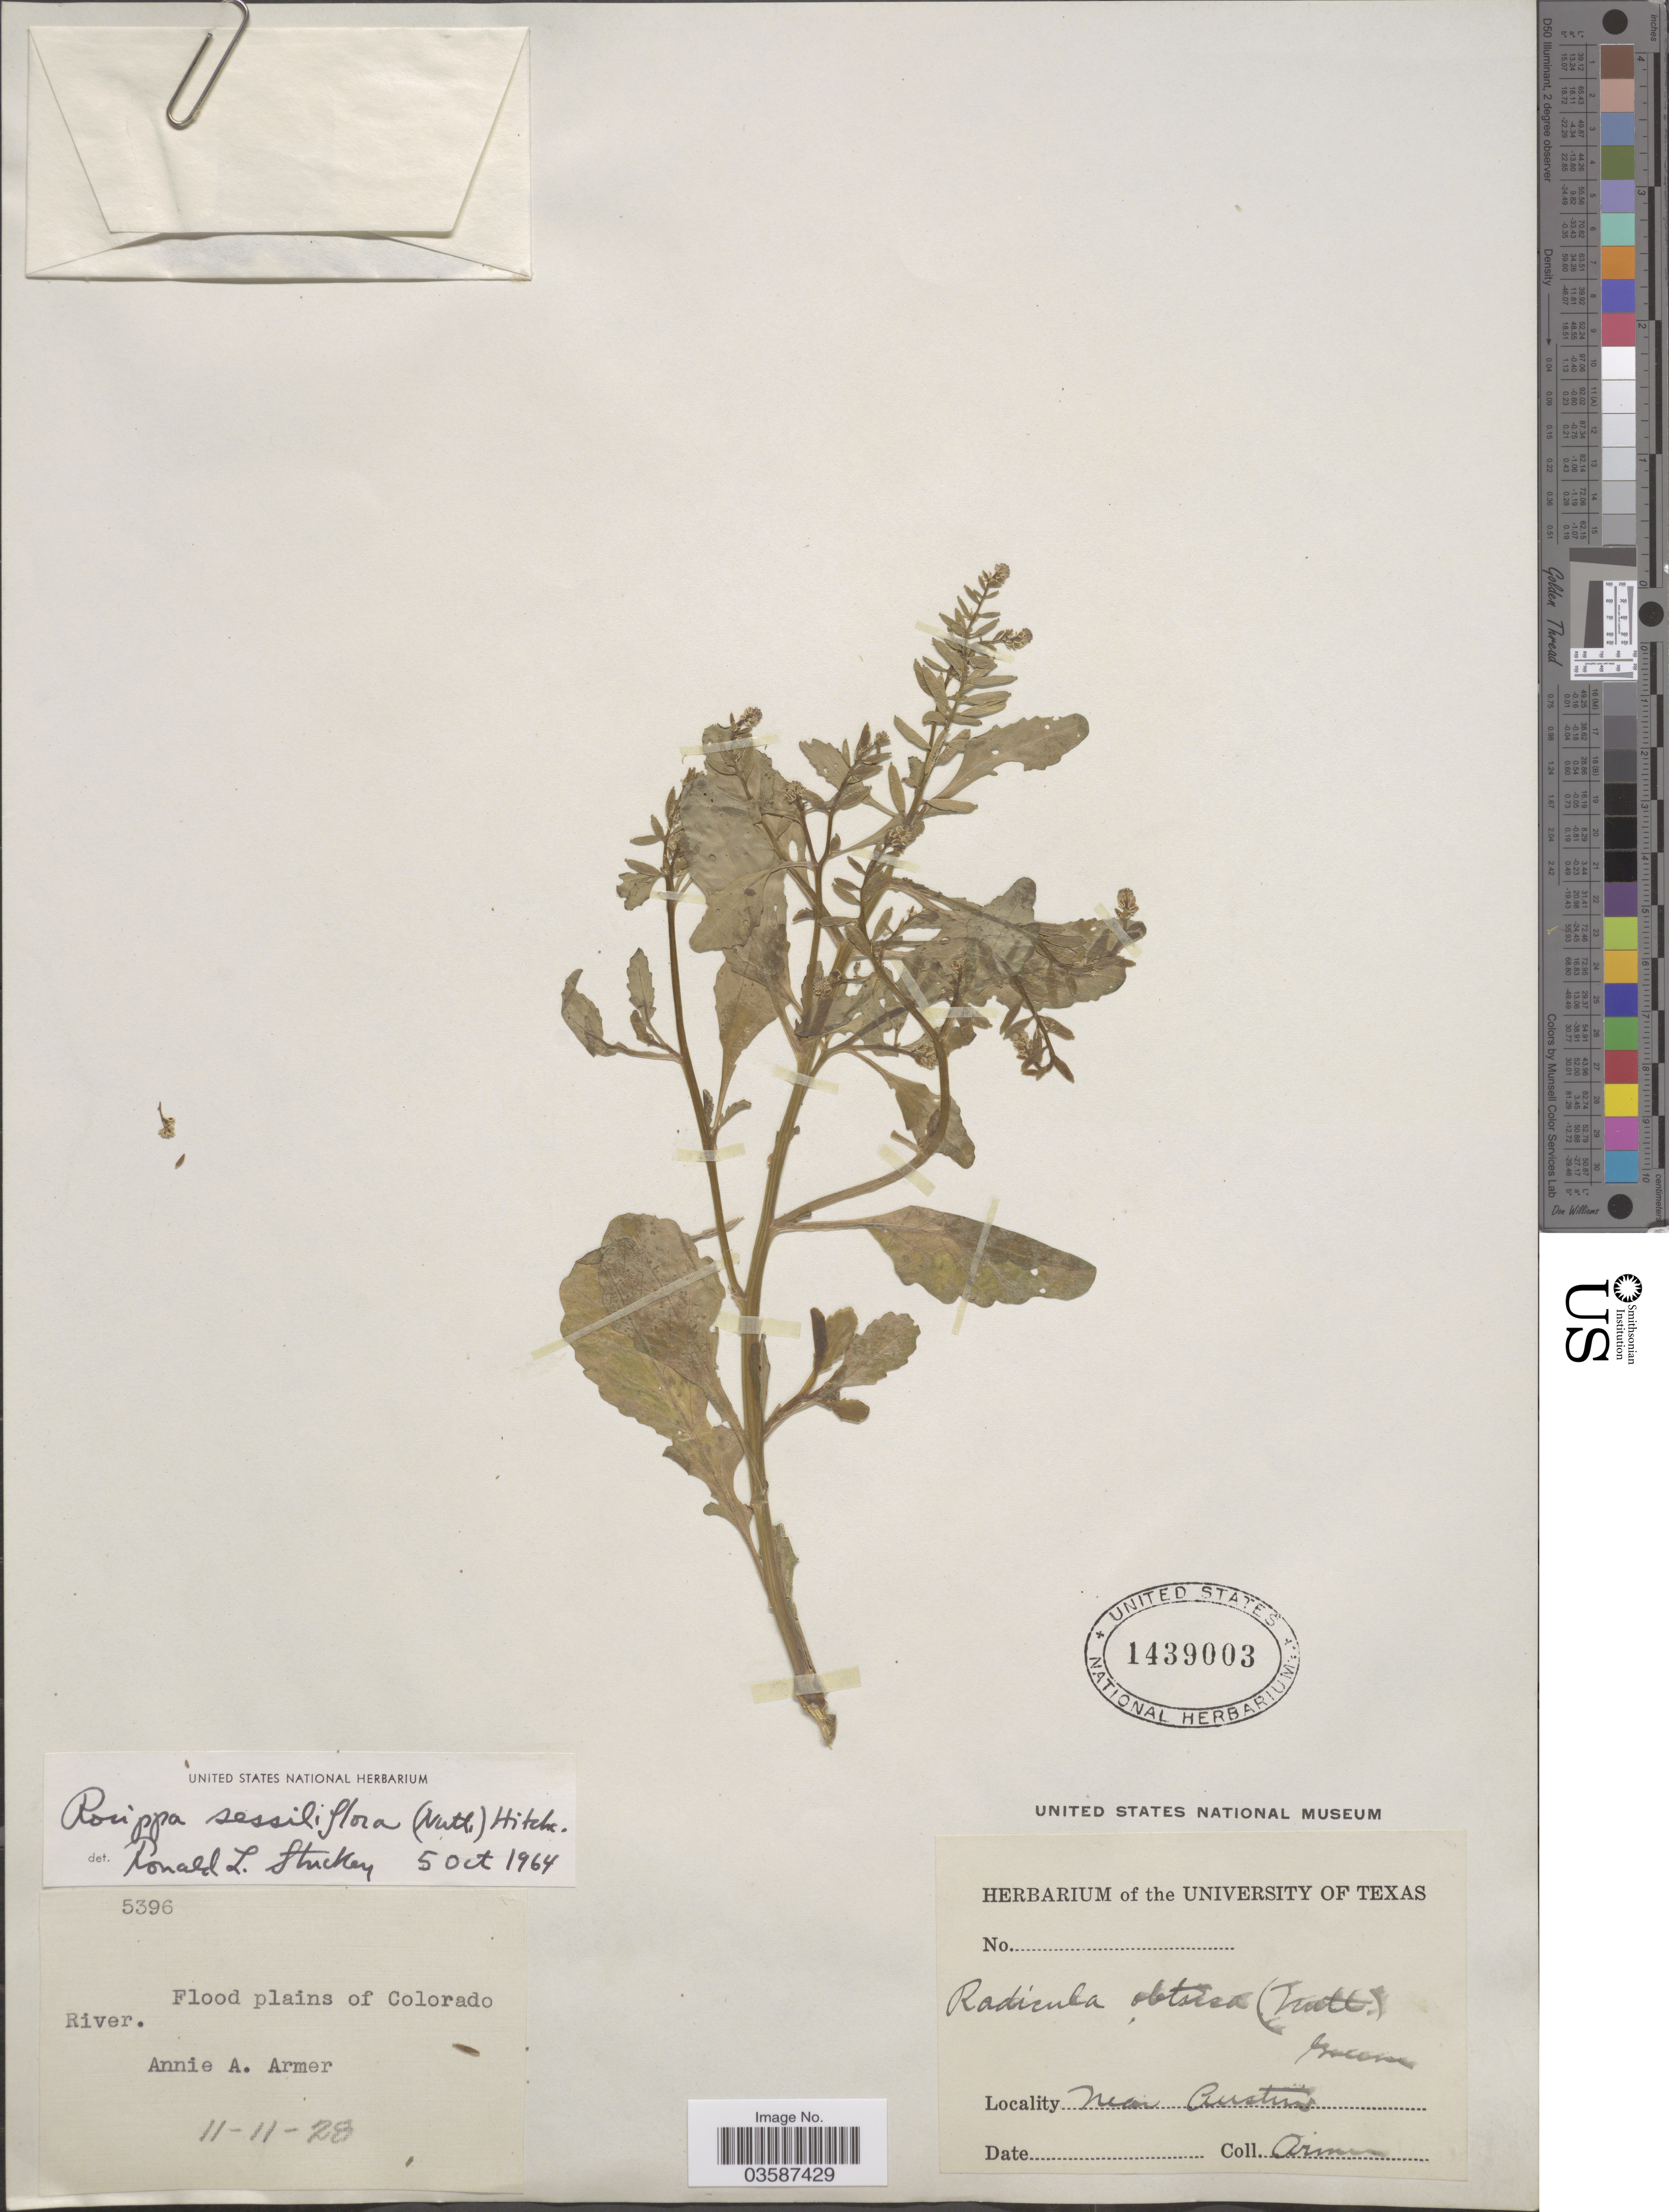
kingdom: Plantae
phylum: Tracheophyta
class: Magnoliopsida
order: Brassicales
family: Brassicaceae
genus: Rorippa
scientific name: Rorippa sessiliflora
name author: (Nutt.) Hitchc.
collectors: A. Armer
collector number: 5396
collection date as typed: Transcribed d/m/y: 11/11/28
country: United States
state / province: Texas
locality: Near Austin. Flood plains of Colorado River.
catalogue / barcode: US 1439003